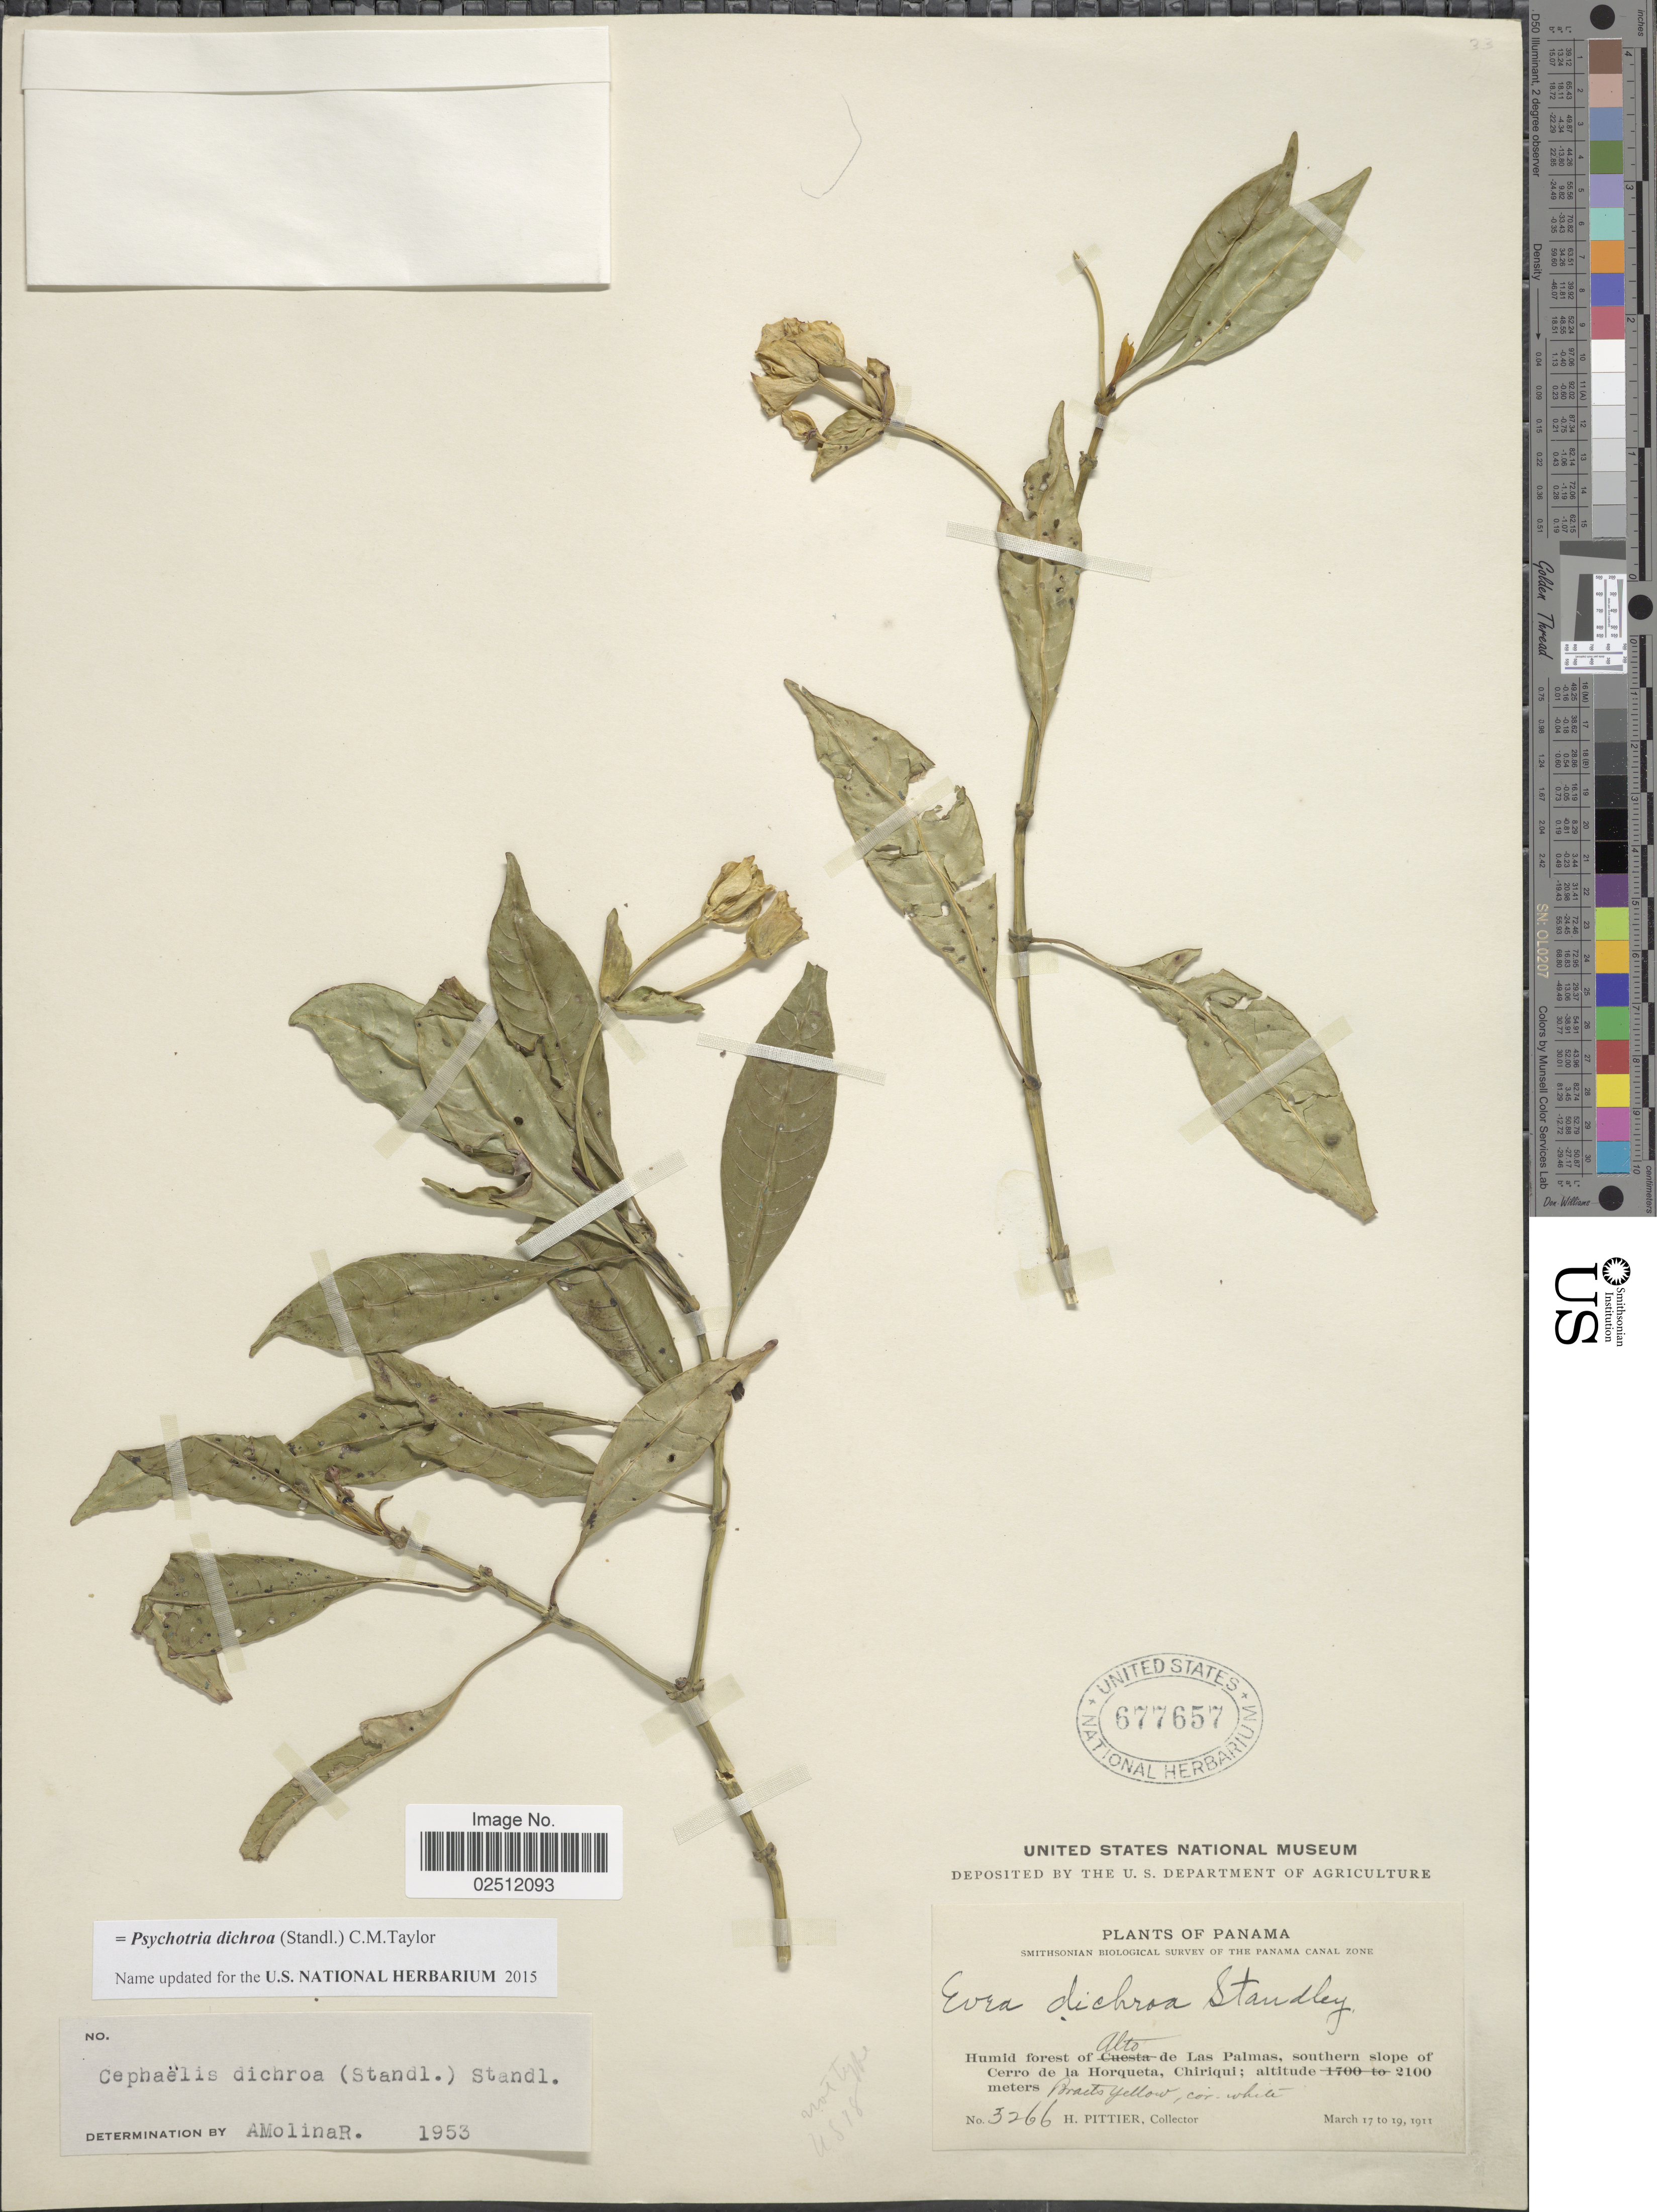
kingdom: Plantae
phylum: Tracheophyta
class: Magnoliopsida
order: Gentianales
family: Rubiaceae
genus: Psychotria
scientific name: Psychotria dichroa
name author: (Standl.) C.M. Taylor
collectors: H. F. Pittier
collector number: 3266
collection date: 1911-03-17/1911-03-19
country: Panama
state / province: Chiriqui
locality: Humid forest of Alto de Las Palmas, southern slope of Cerro de la Horqueta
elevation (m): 2100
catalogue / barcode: US 677657